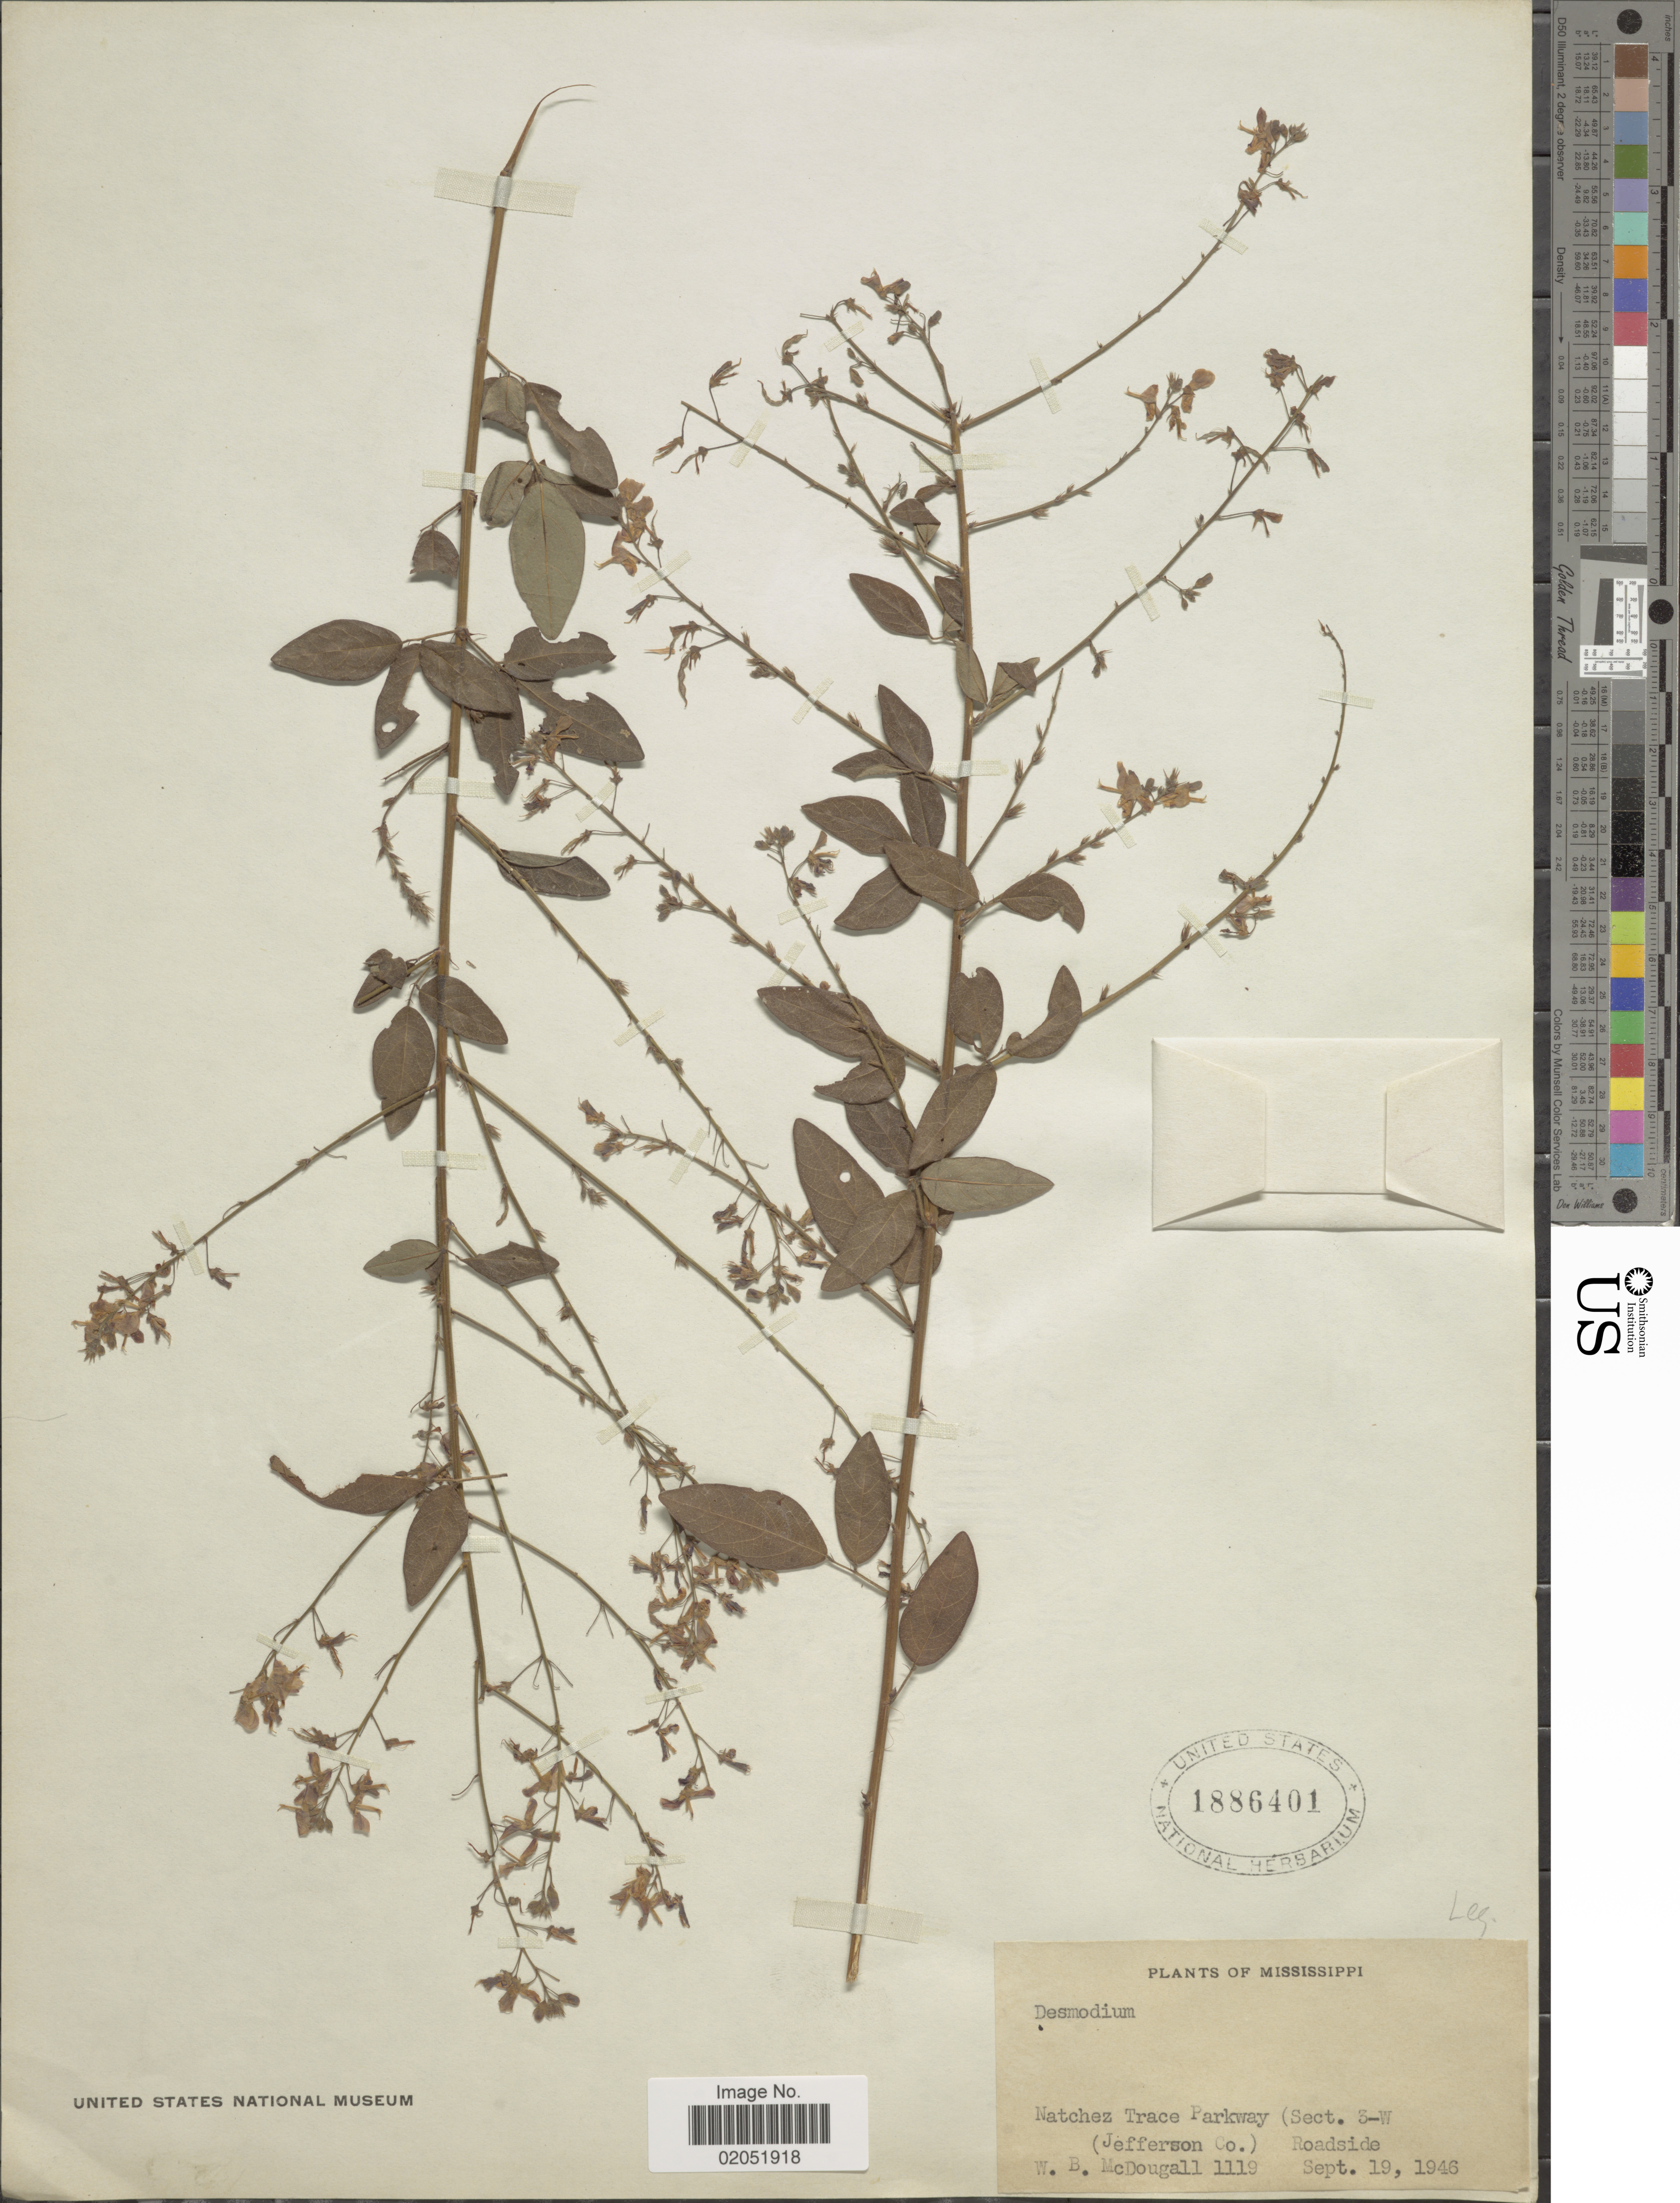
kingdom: Plantae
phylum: Tracheophyta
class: Magnoliopsida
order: Fabales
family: Fabaceae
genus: Desmodium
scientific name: Desmodium sp.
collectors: W. B. McDougall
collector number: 1119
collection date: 1946-09-19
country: United States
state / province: Mississippi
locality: Natchez Trace Parkway (Sect.3-W (Jefferson Co.) Roadside.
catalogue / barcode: US 1886401